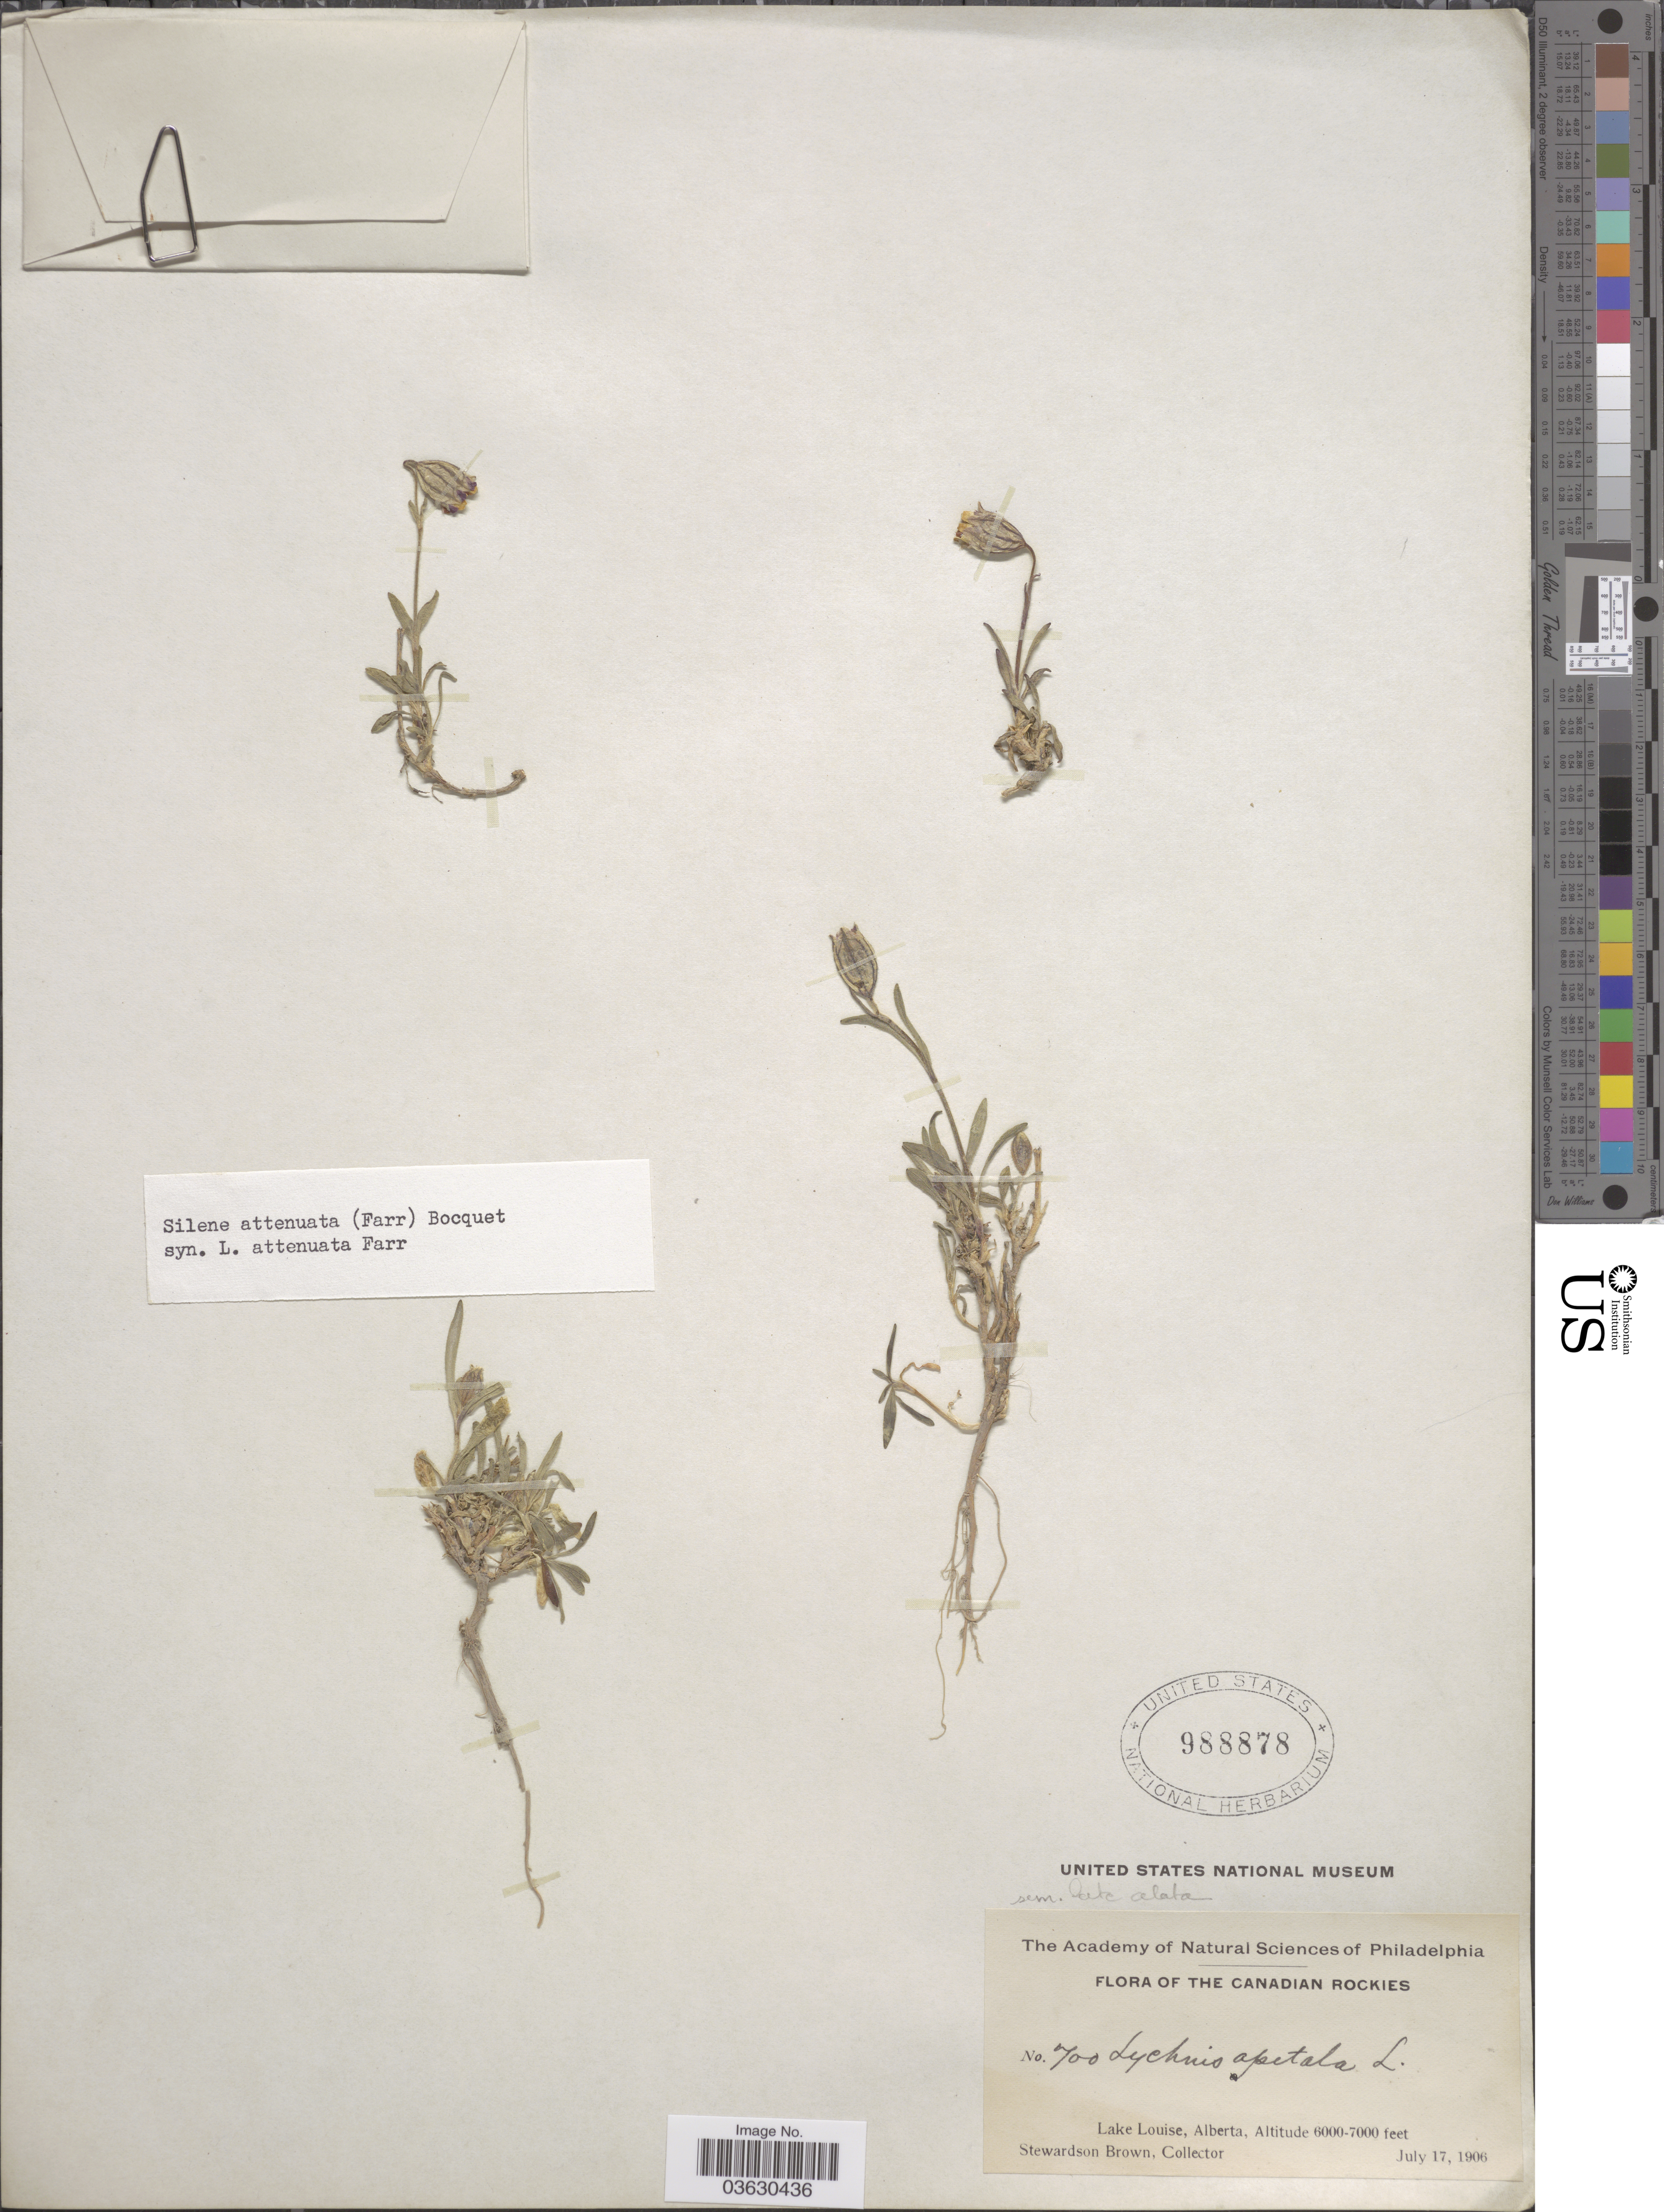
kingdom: Plantae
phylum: Tracheophyta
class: Magnoliopsida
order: Caryophyllales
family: Caryophyllaceae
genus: Silene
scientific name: Silene attenuata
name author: (Farr) Bocquet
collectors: S. Brown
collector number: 700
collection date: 1906-07-17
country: Canada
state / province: Alberta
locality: The Canadian Rockies. Lake Louise.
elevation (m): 1829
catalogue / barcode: US 988878